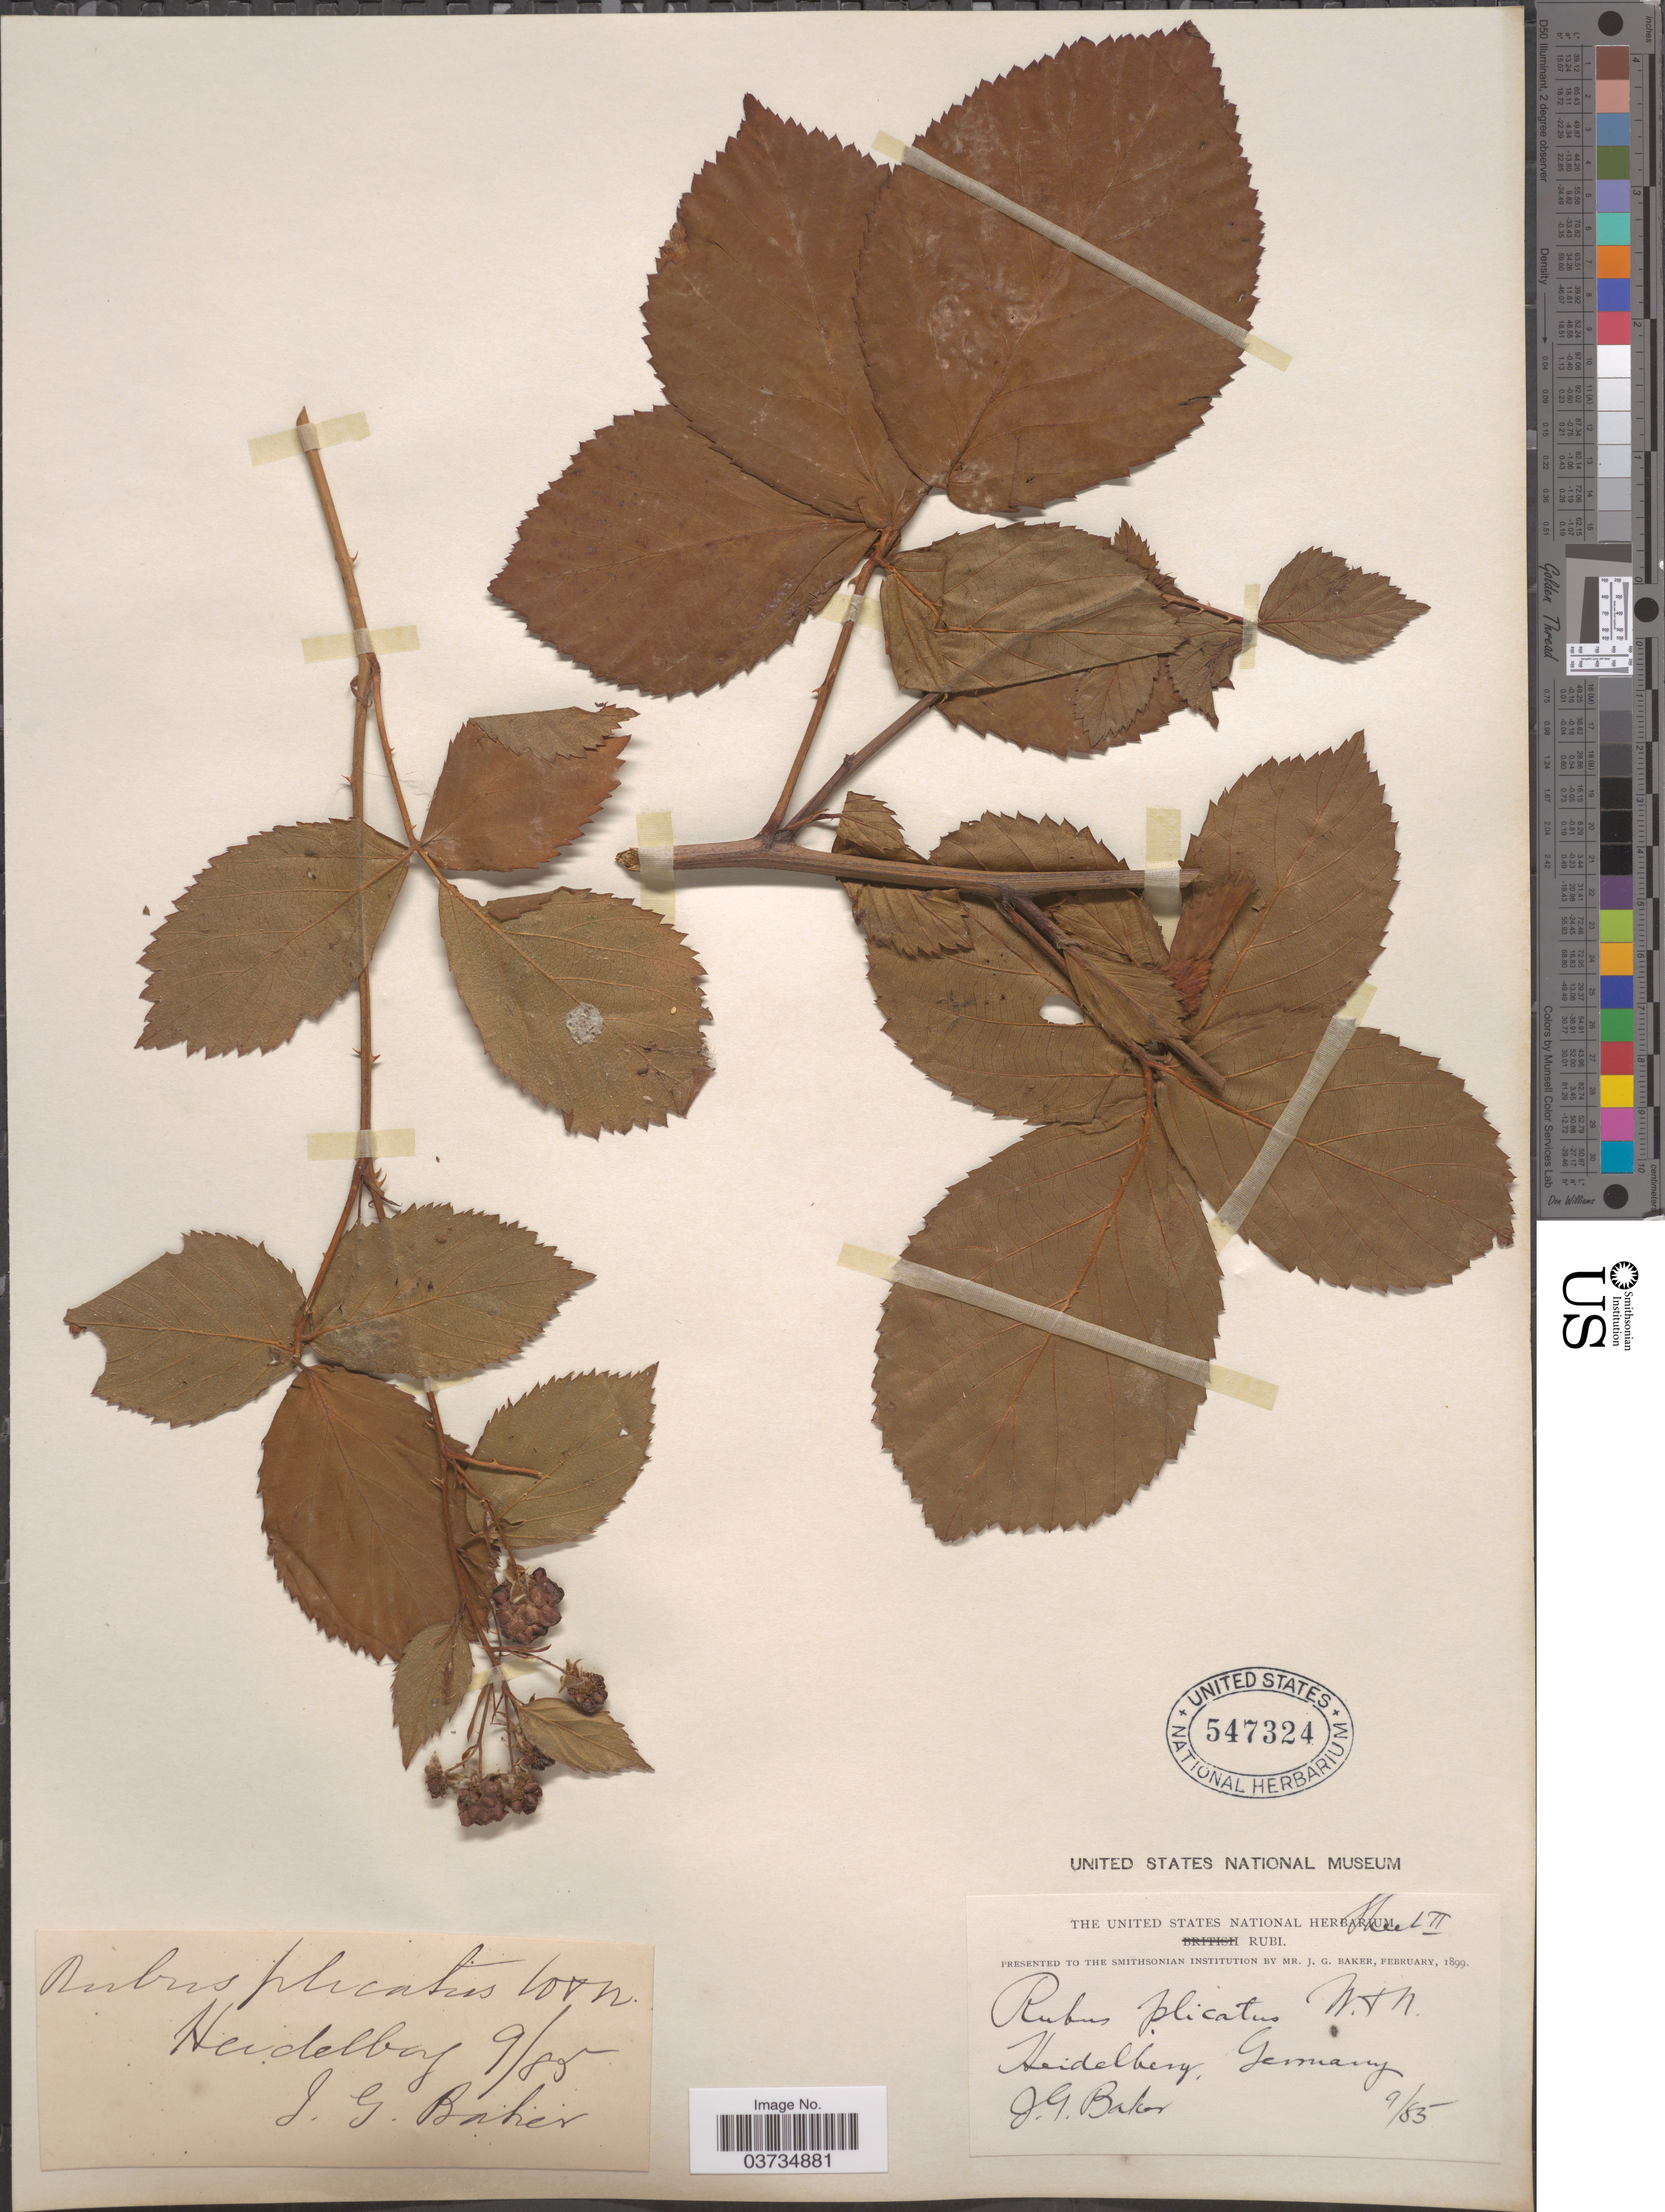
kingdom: Plantae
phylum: Tracheophyta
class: Magnoliopsida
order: Rosales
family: Rosaceae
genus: Rubus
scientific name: Rubus plicatus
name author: Weihe & Nees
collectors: J. G. Baker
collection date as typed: Transcribed d/m/y: /9/85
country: Germany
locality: Heidelberg.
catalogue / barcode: US 547324